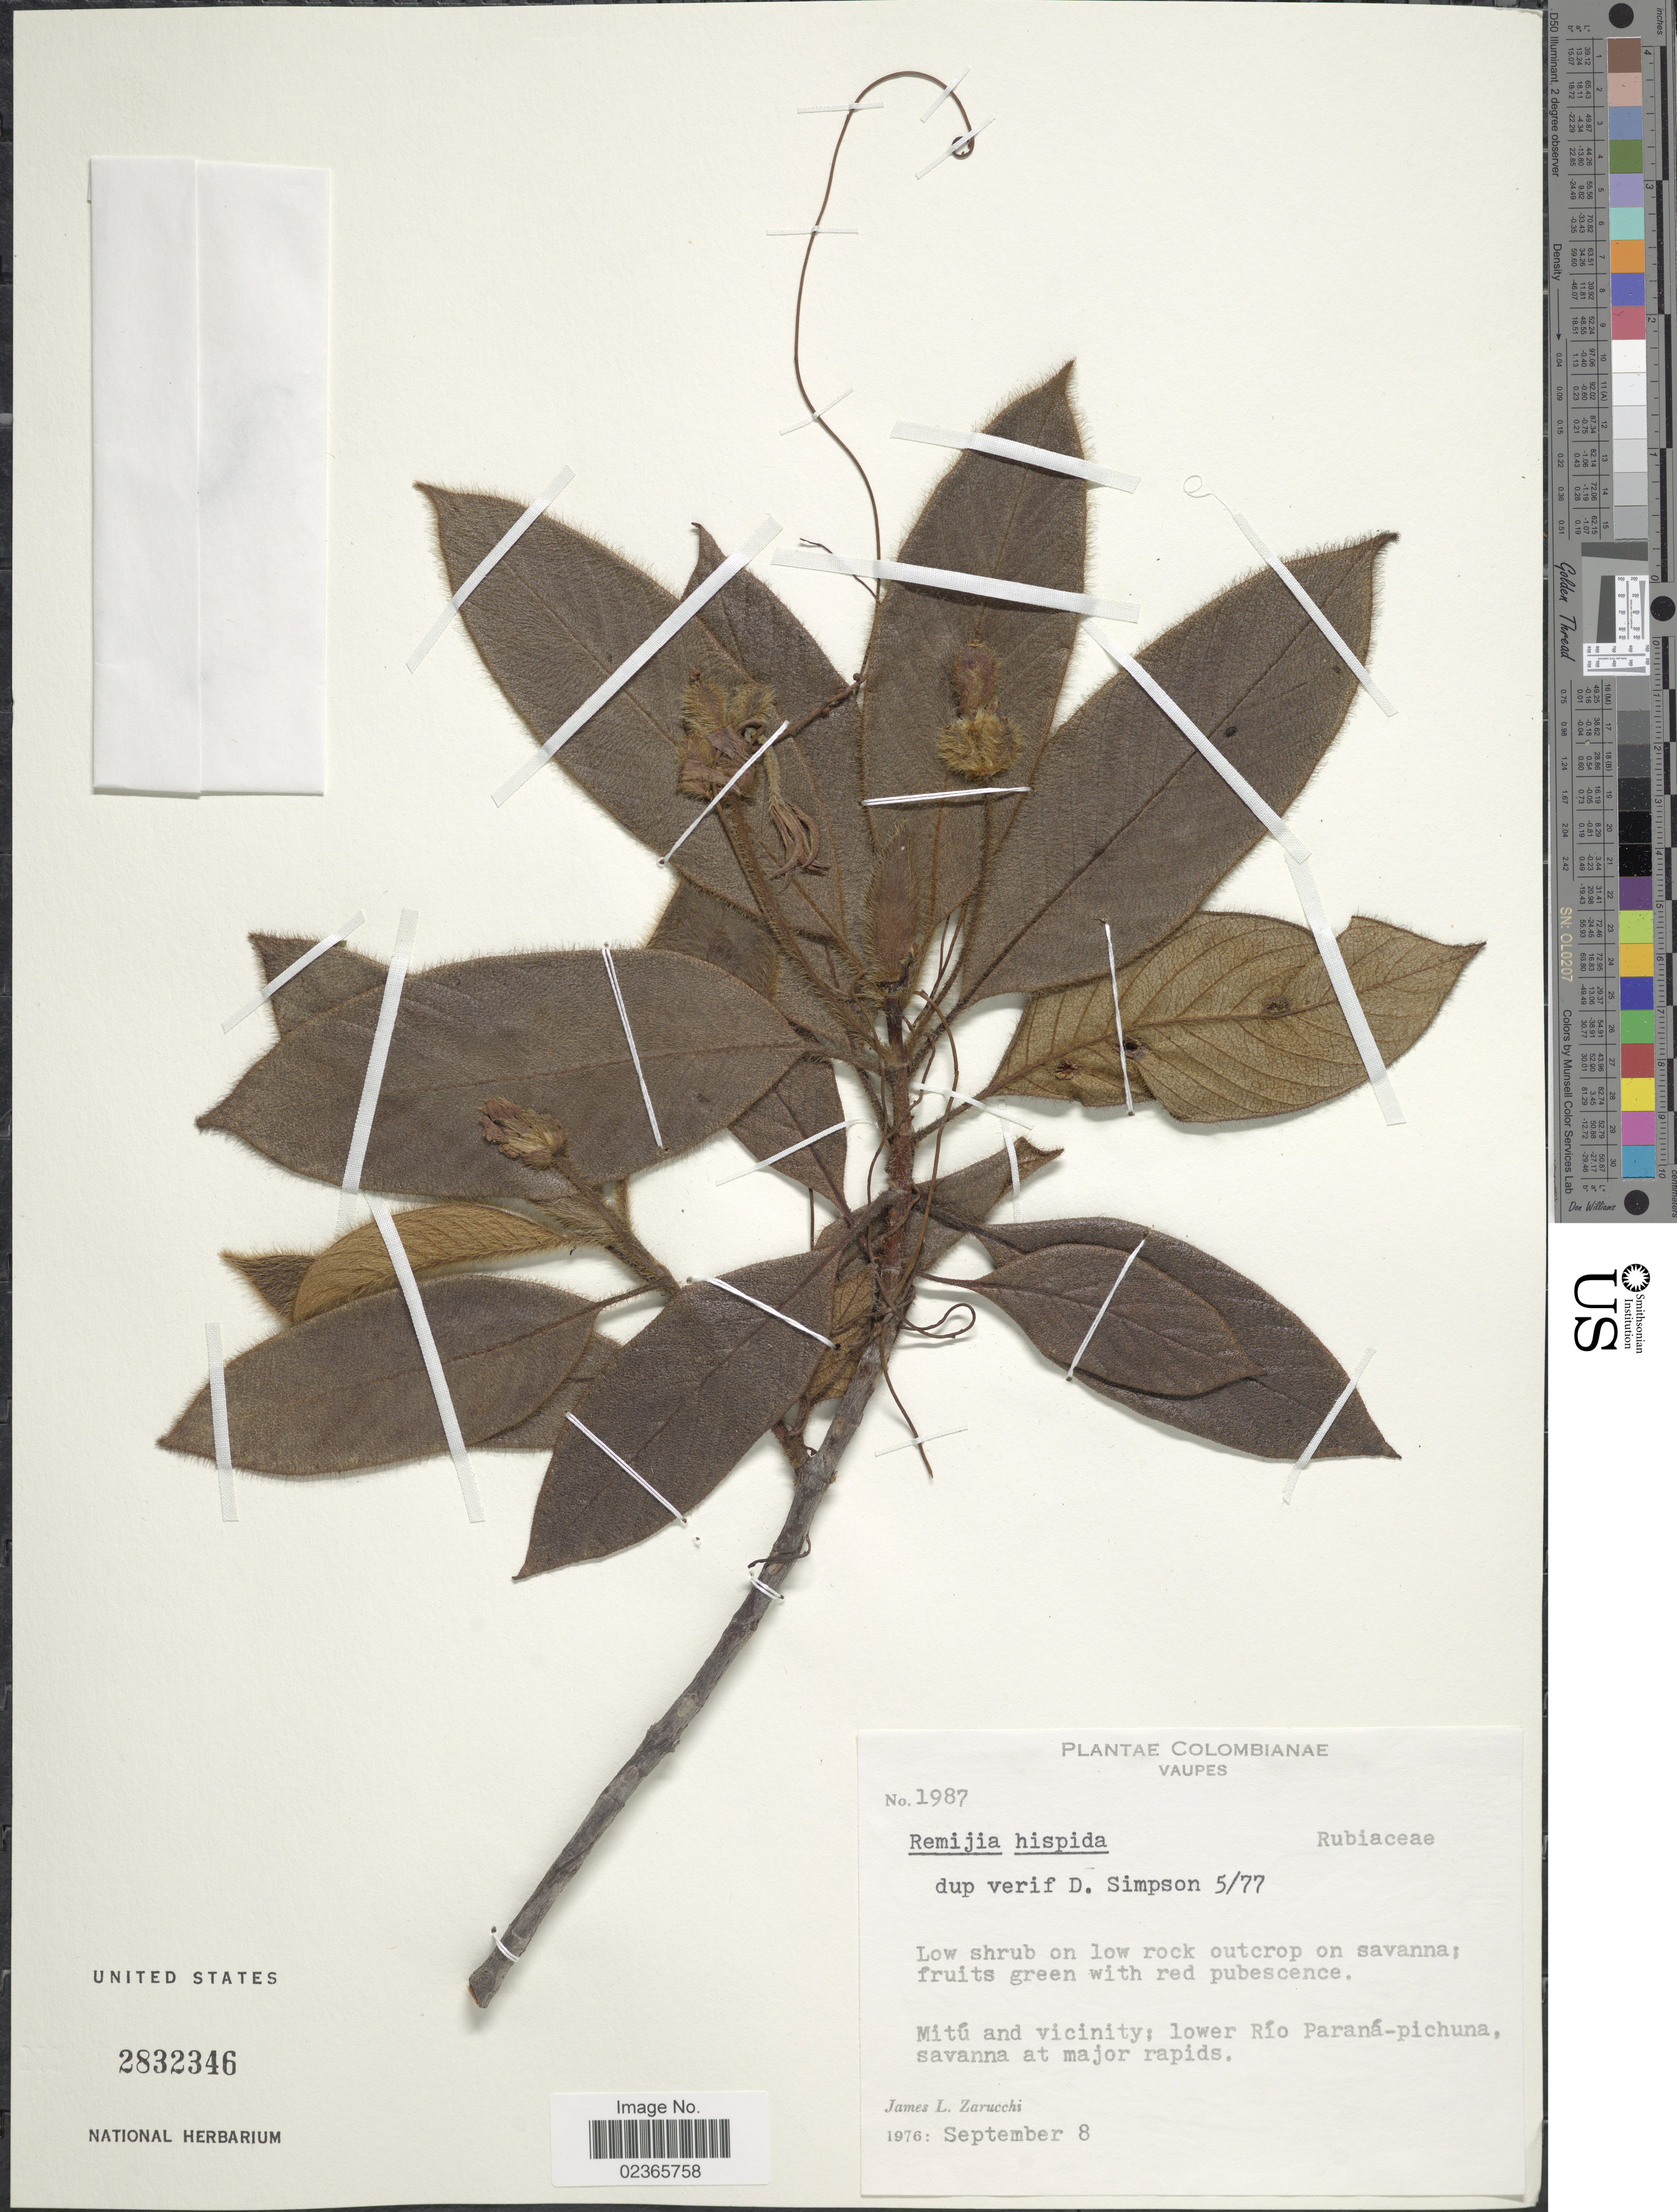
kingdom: Plantae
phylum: Tracheophyta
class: Magnoliopsida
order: Gentianales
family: Rubiaceae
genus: Remijia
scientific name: Remijia hispida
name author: Spruce ex K. Schum.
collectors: J. L. Zarucchi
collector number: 1987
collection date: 1976-09-08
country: Colombia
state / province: Vaupés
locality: Mitu and Vicinity: lower Rio Parana-pichuna, savanna at major rapids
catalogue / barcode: US 2832346